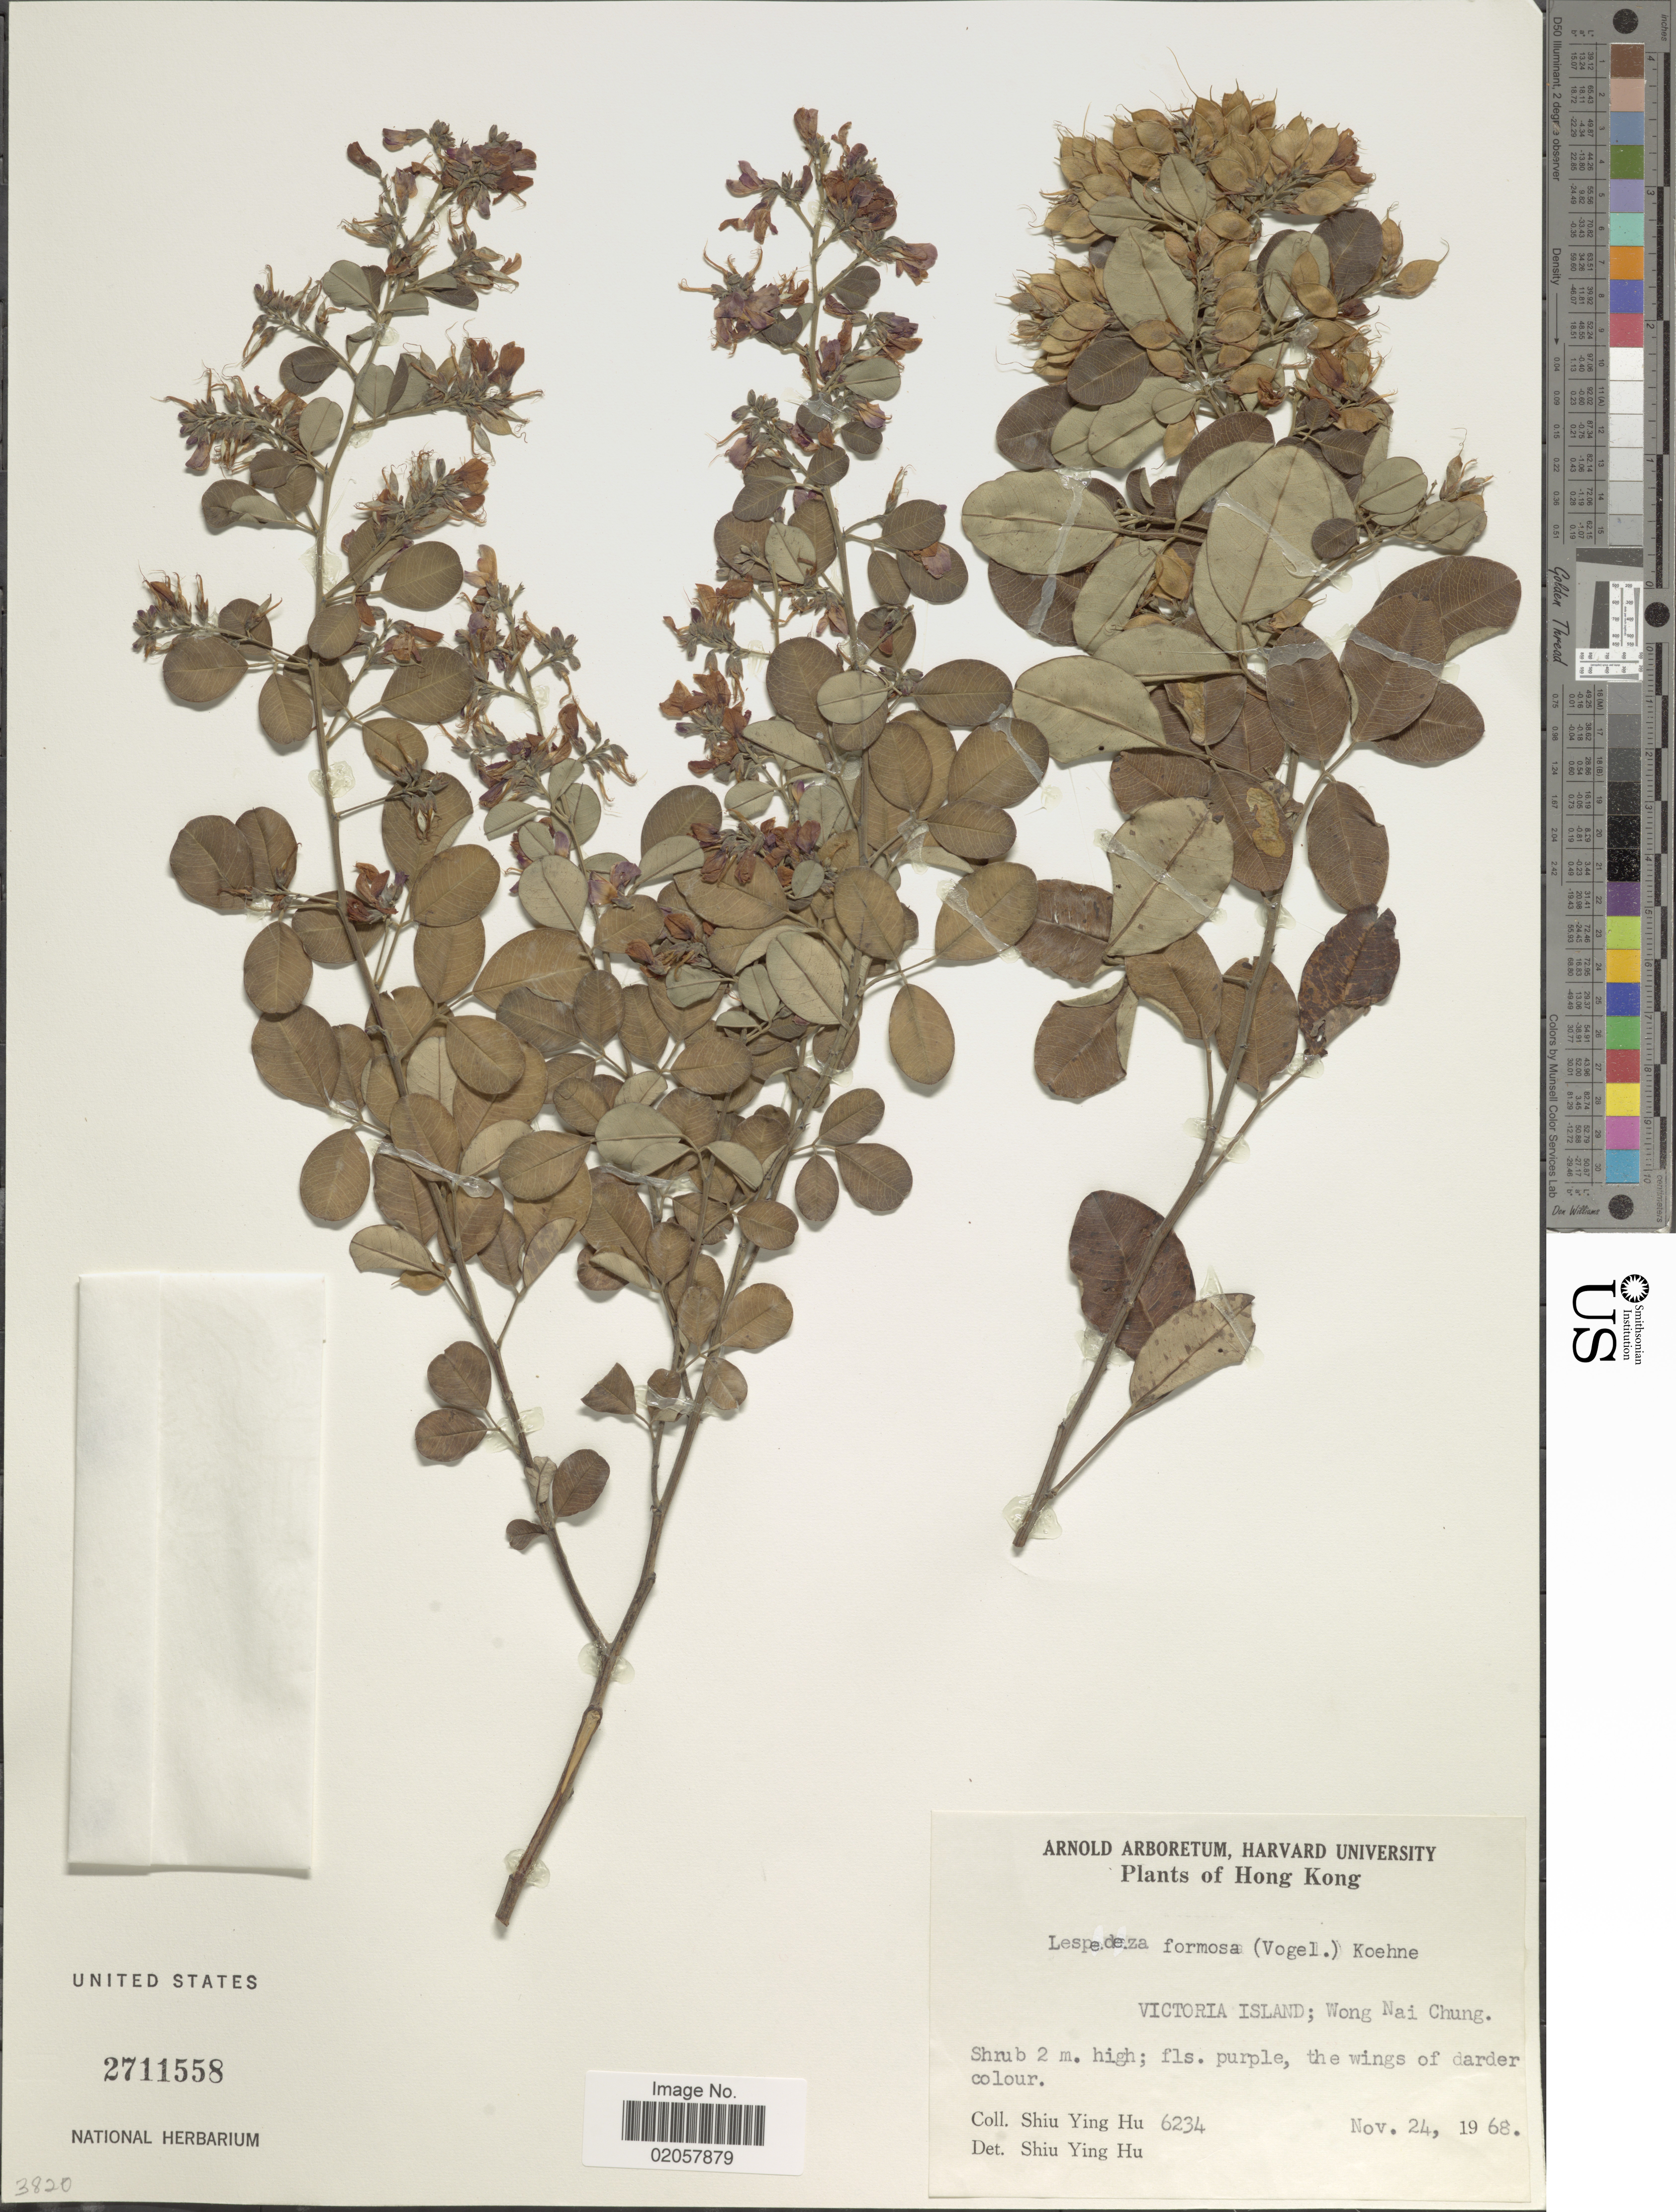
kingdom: Plantae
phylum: Tracheophyta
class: Magnoliopsida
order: Fabales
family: Fabaceae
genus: Lespedeza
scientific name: Lespedeza formosa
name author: (Vogel) Koehne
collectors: S. Y. Hu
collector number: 6234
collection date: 1968-11-24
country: China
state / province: Hong Kong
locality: Victoria Island: Wong Nai Chung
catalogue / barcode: US 2711558